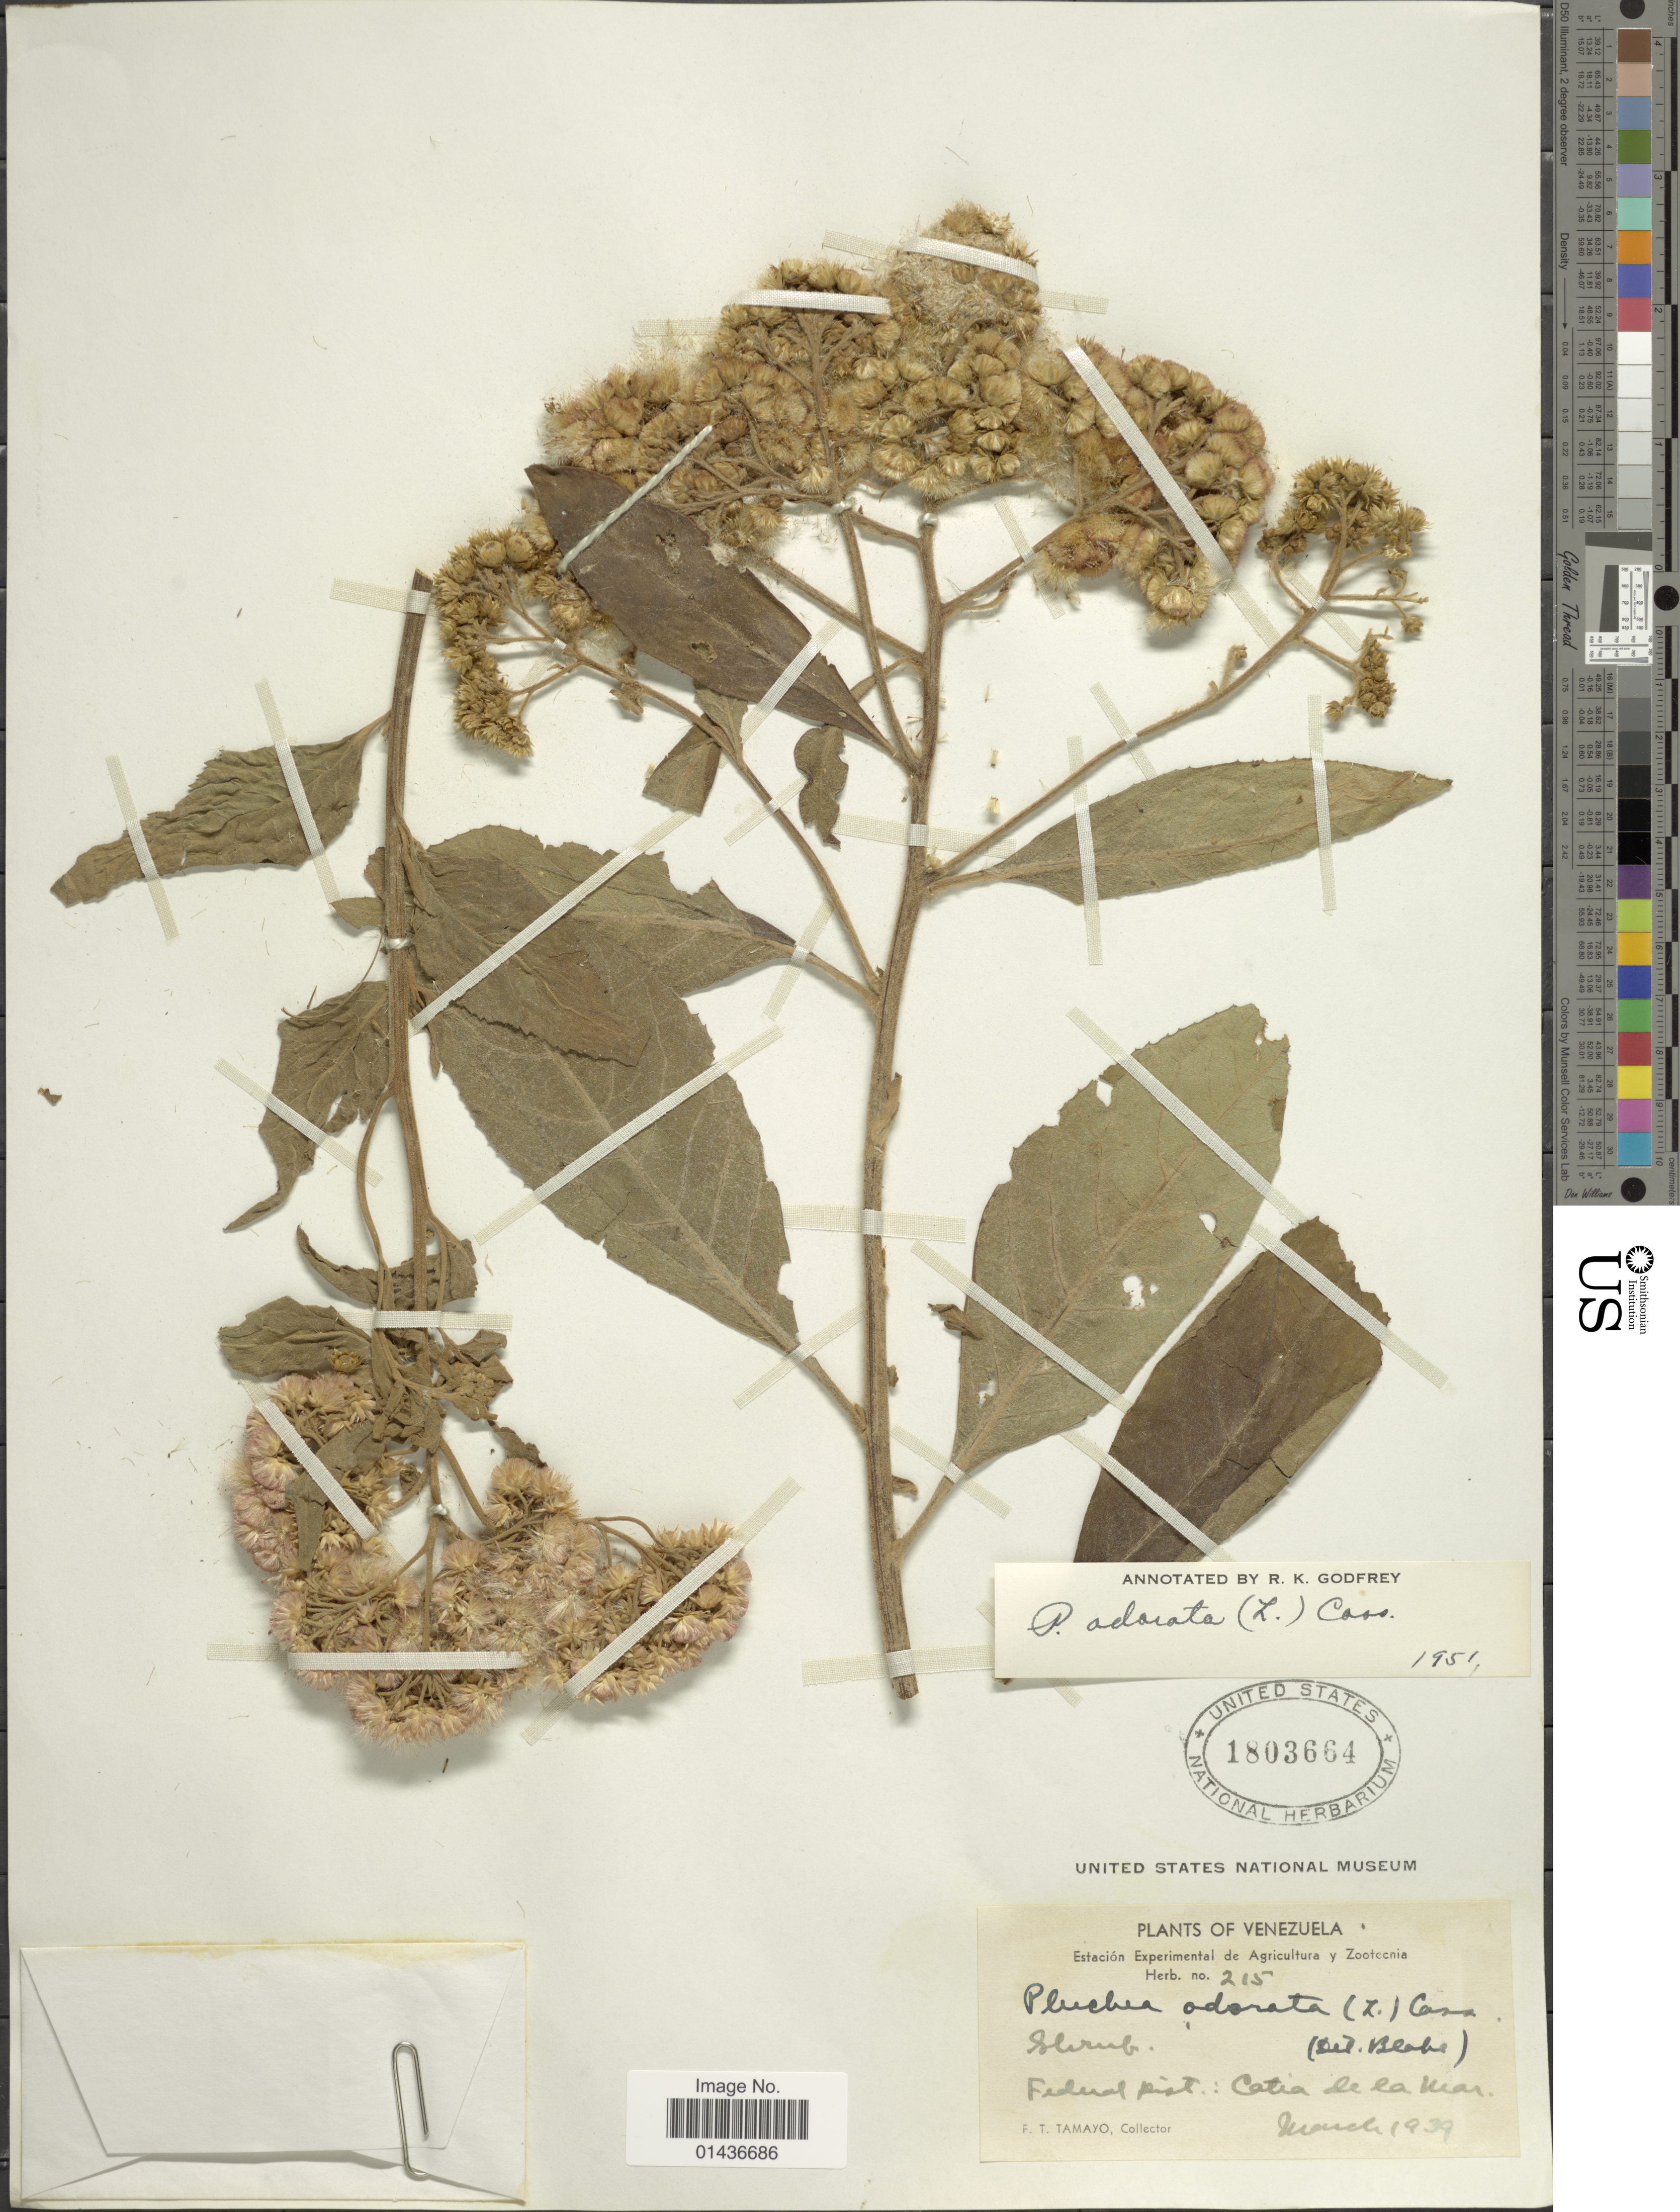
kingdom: Plantae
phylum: Tracheophyta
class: Magnoliopsida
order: Asterales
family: Asteraceae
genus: Pluchea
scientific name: Pluchea carolinensis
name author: (Jacq.) D. Don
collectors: F. Tamayo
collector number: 215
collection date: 1939-03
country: Venezuela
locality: Federal District: Catia de la Mar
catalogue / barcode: US 1803664